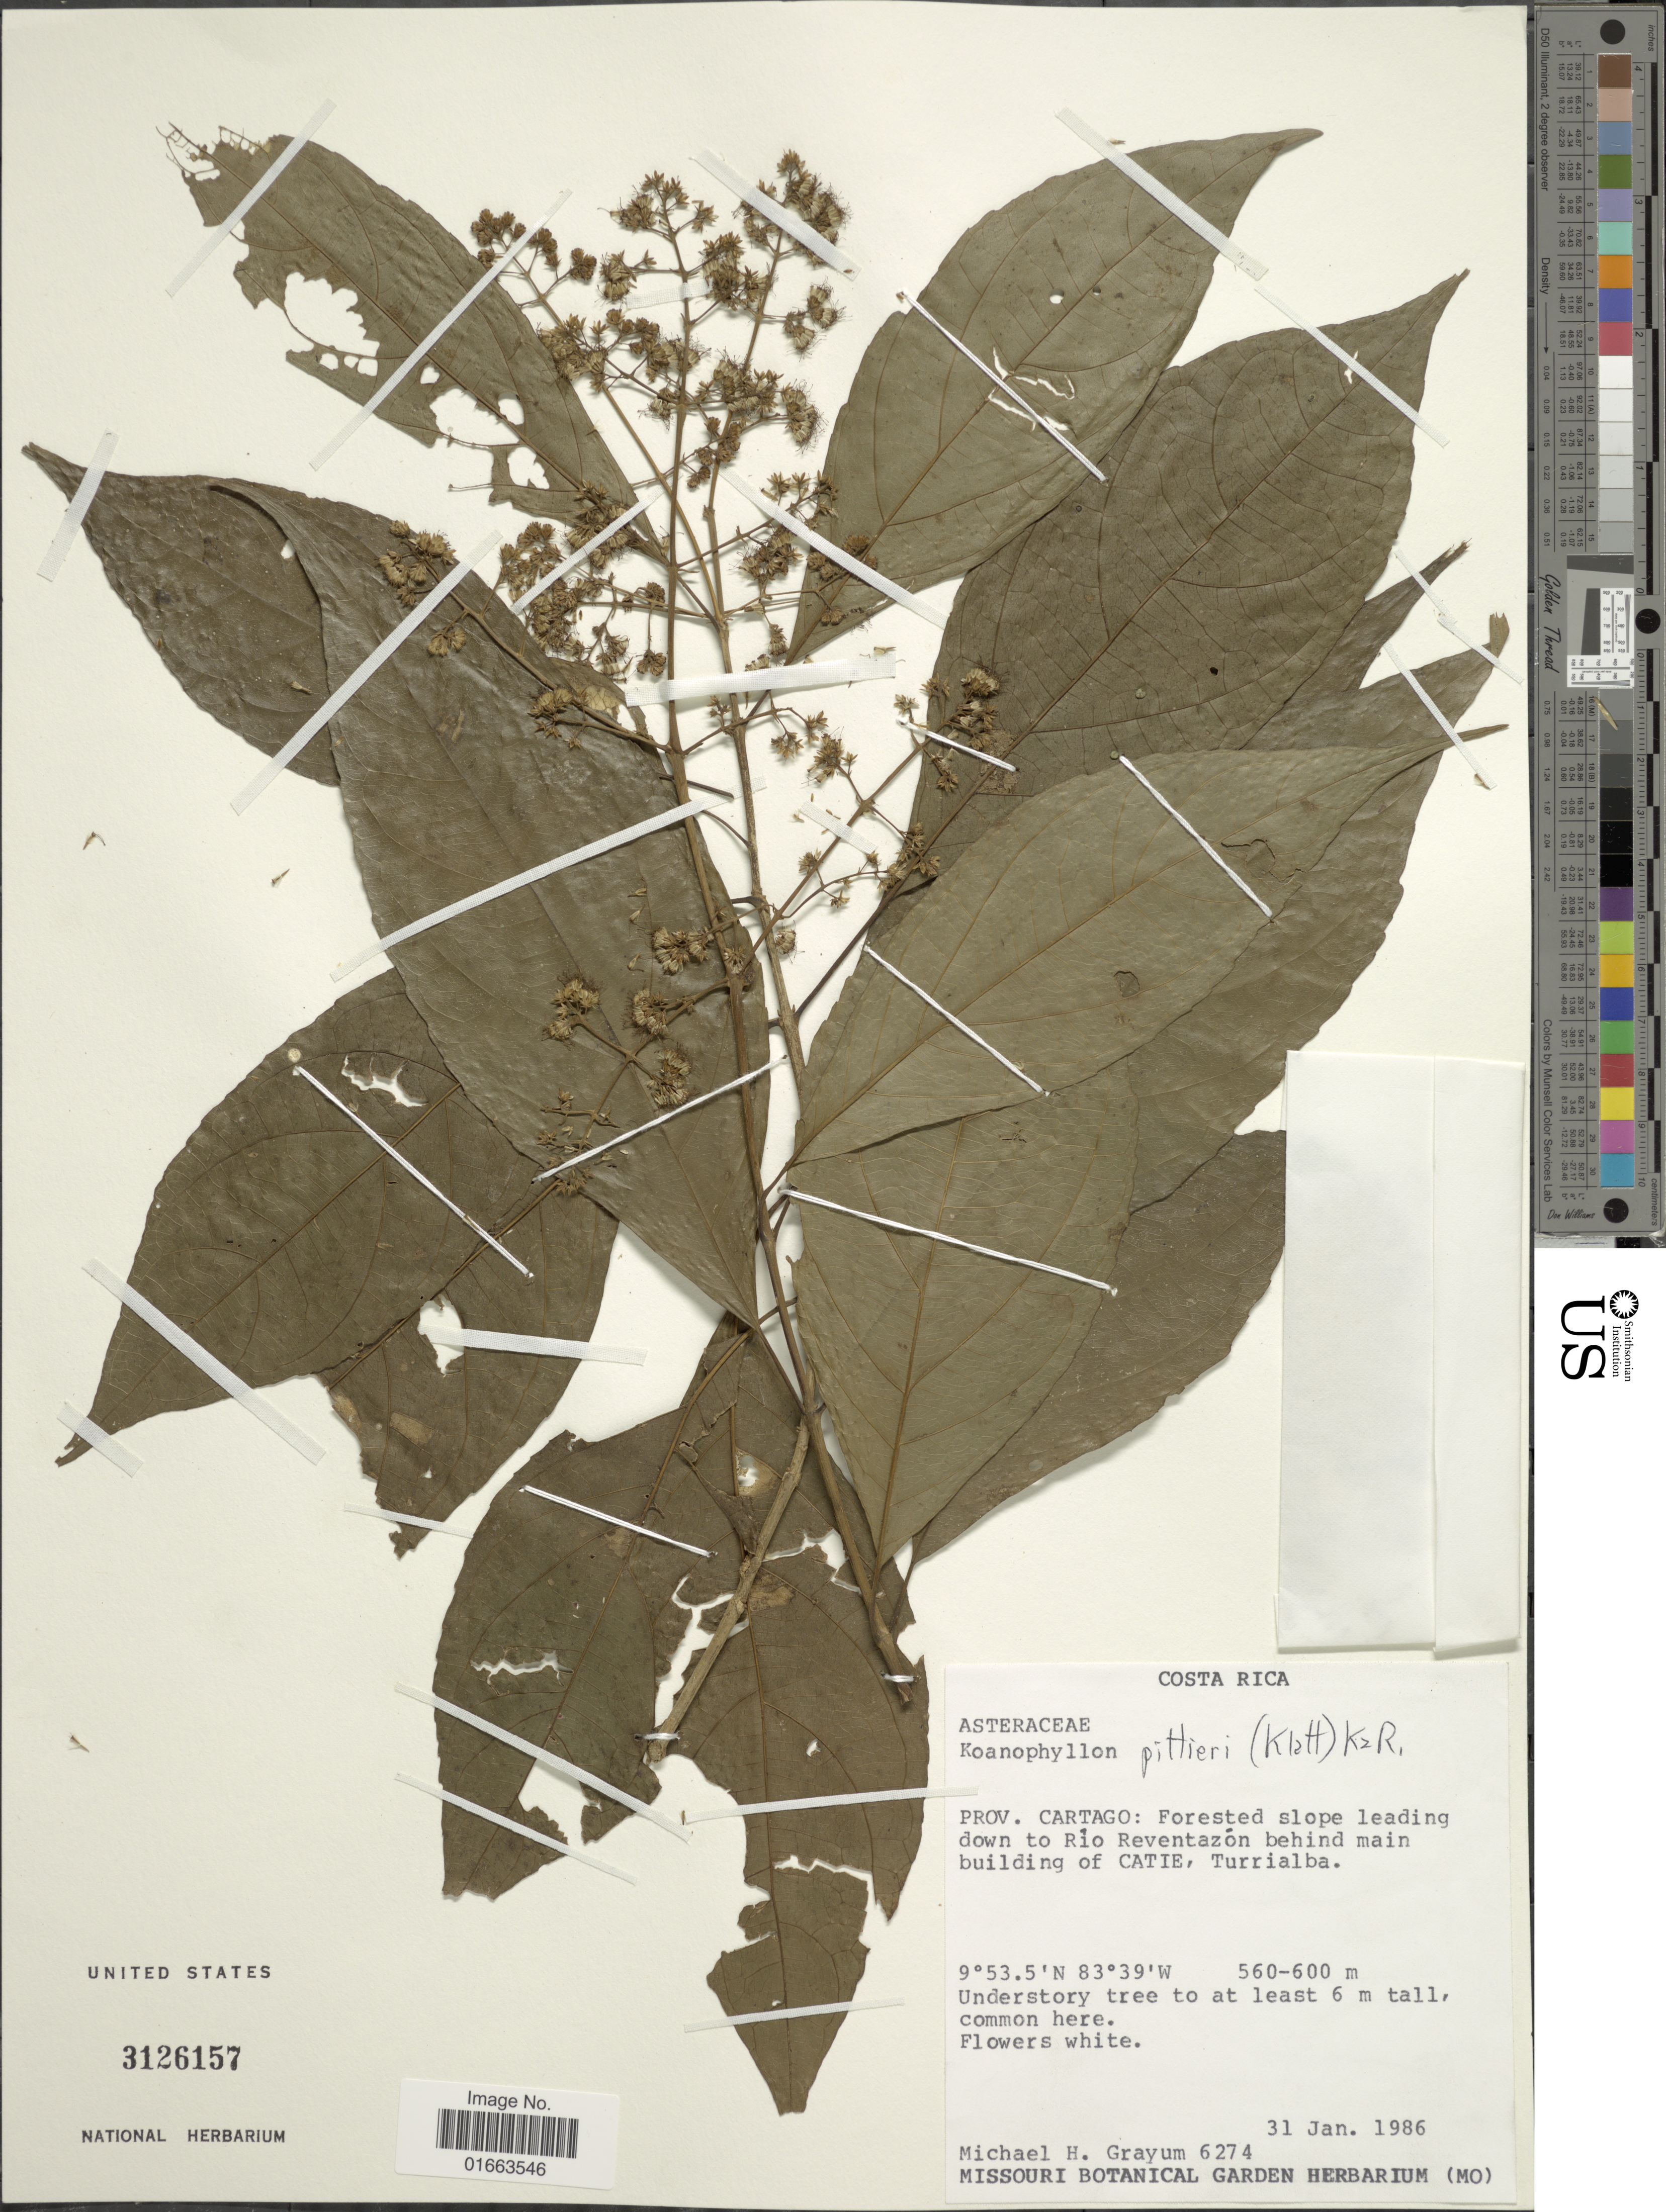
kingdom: Plantae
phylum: Tracheophyta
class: Magnoliopsida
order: Asterales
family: Asteraceae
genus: Koanophyllon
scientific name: Koanophyllon hylonoma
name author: (B.L. Rob.) R.M. King & H. Rob.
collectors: M. H. Grayum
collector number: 6274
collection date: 1986-01-31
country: Costa Rica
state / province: Cartago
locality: Forested slope leading down to Rio Reventazón behind main building of Carie, Turrialba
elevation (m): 560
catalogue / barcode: US 3126157